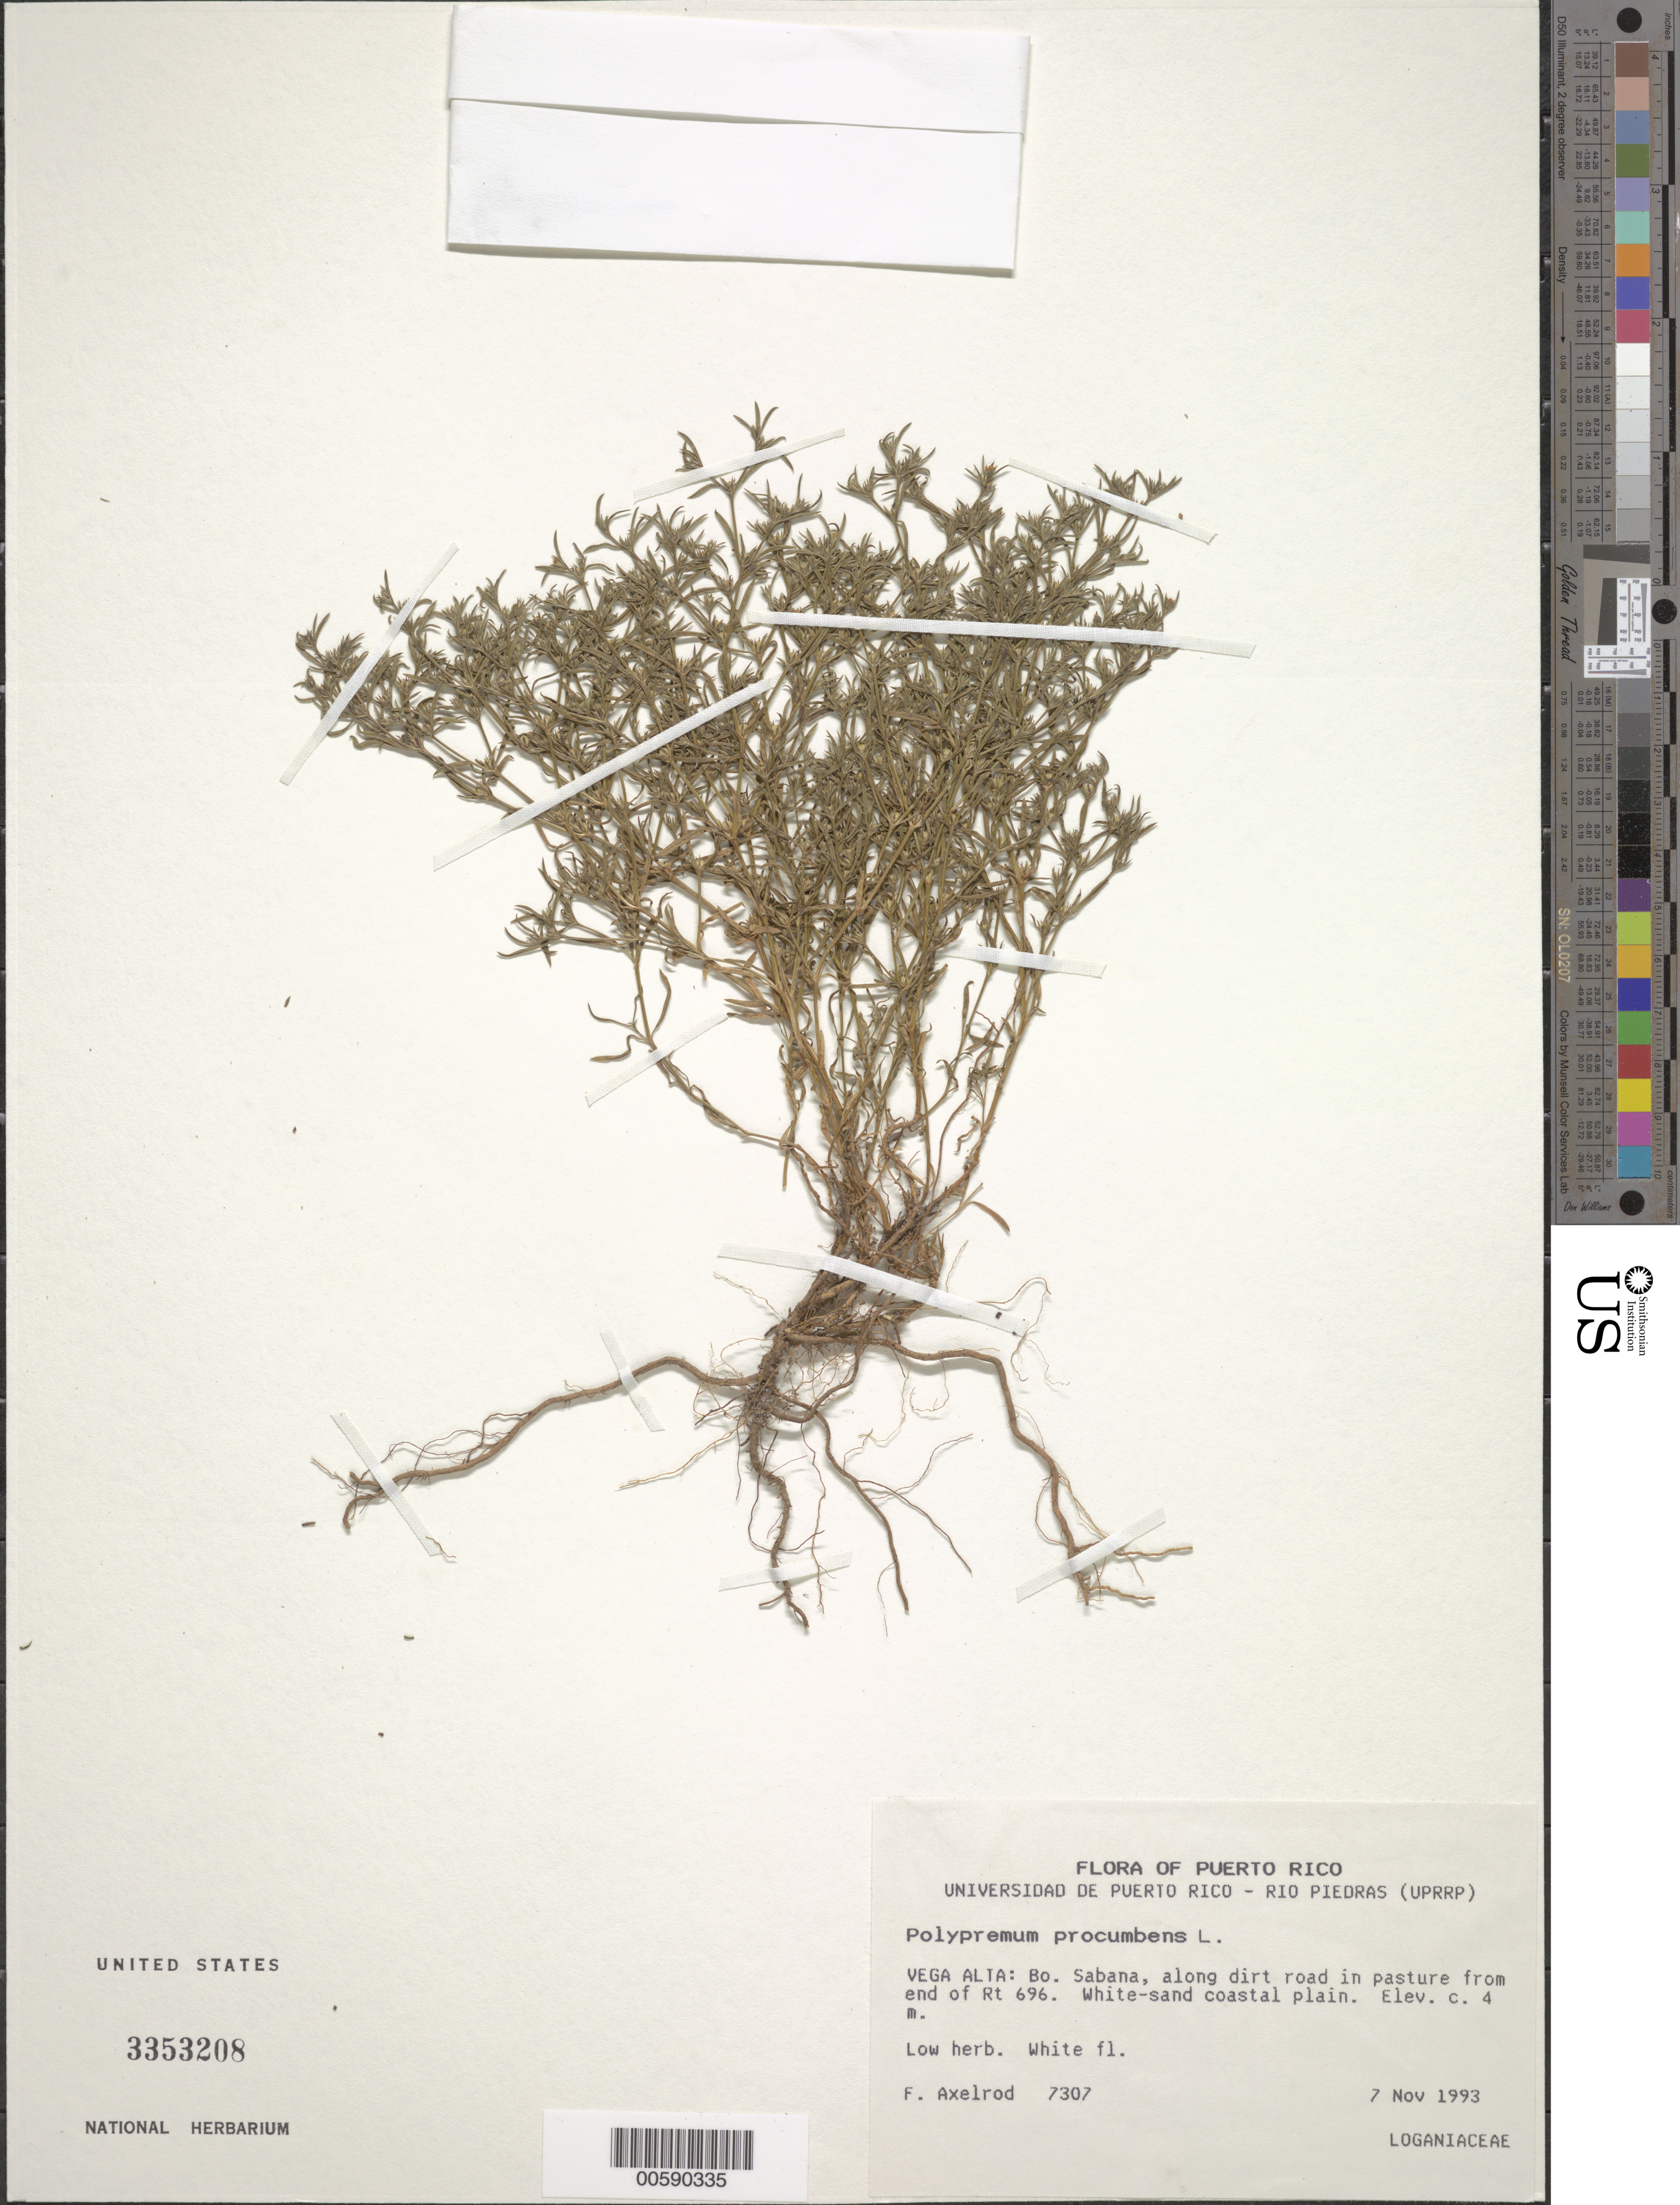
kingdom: Plantae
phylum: Tracheophyta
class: Magnoliopsida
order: Lamiales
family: Tetrachondraceae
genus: Polypremum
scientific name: Polypremum procumbens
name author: L.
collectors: F. Axelrod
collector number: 7307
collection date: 1993-11-07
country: Puerto Rico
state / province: Vega Alta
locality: Bo. Sabana, along dirt road in pasture from end of Rt 696. White-sand coastal plain.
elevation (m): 4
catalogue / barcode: US 3353208